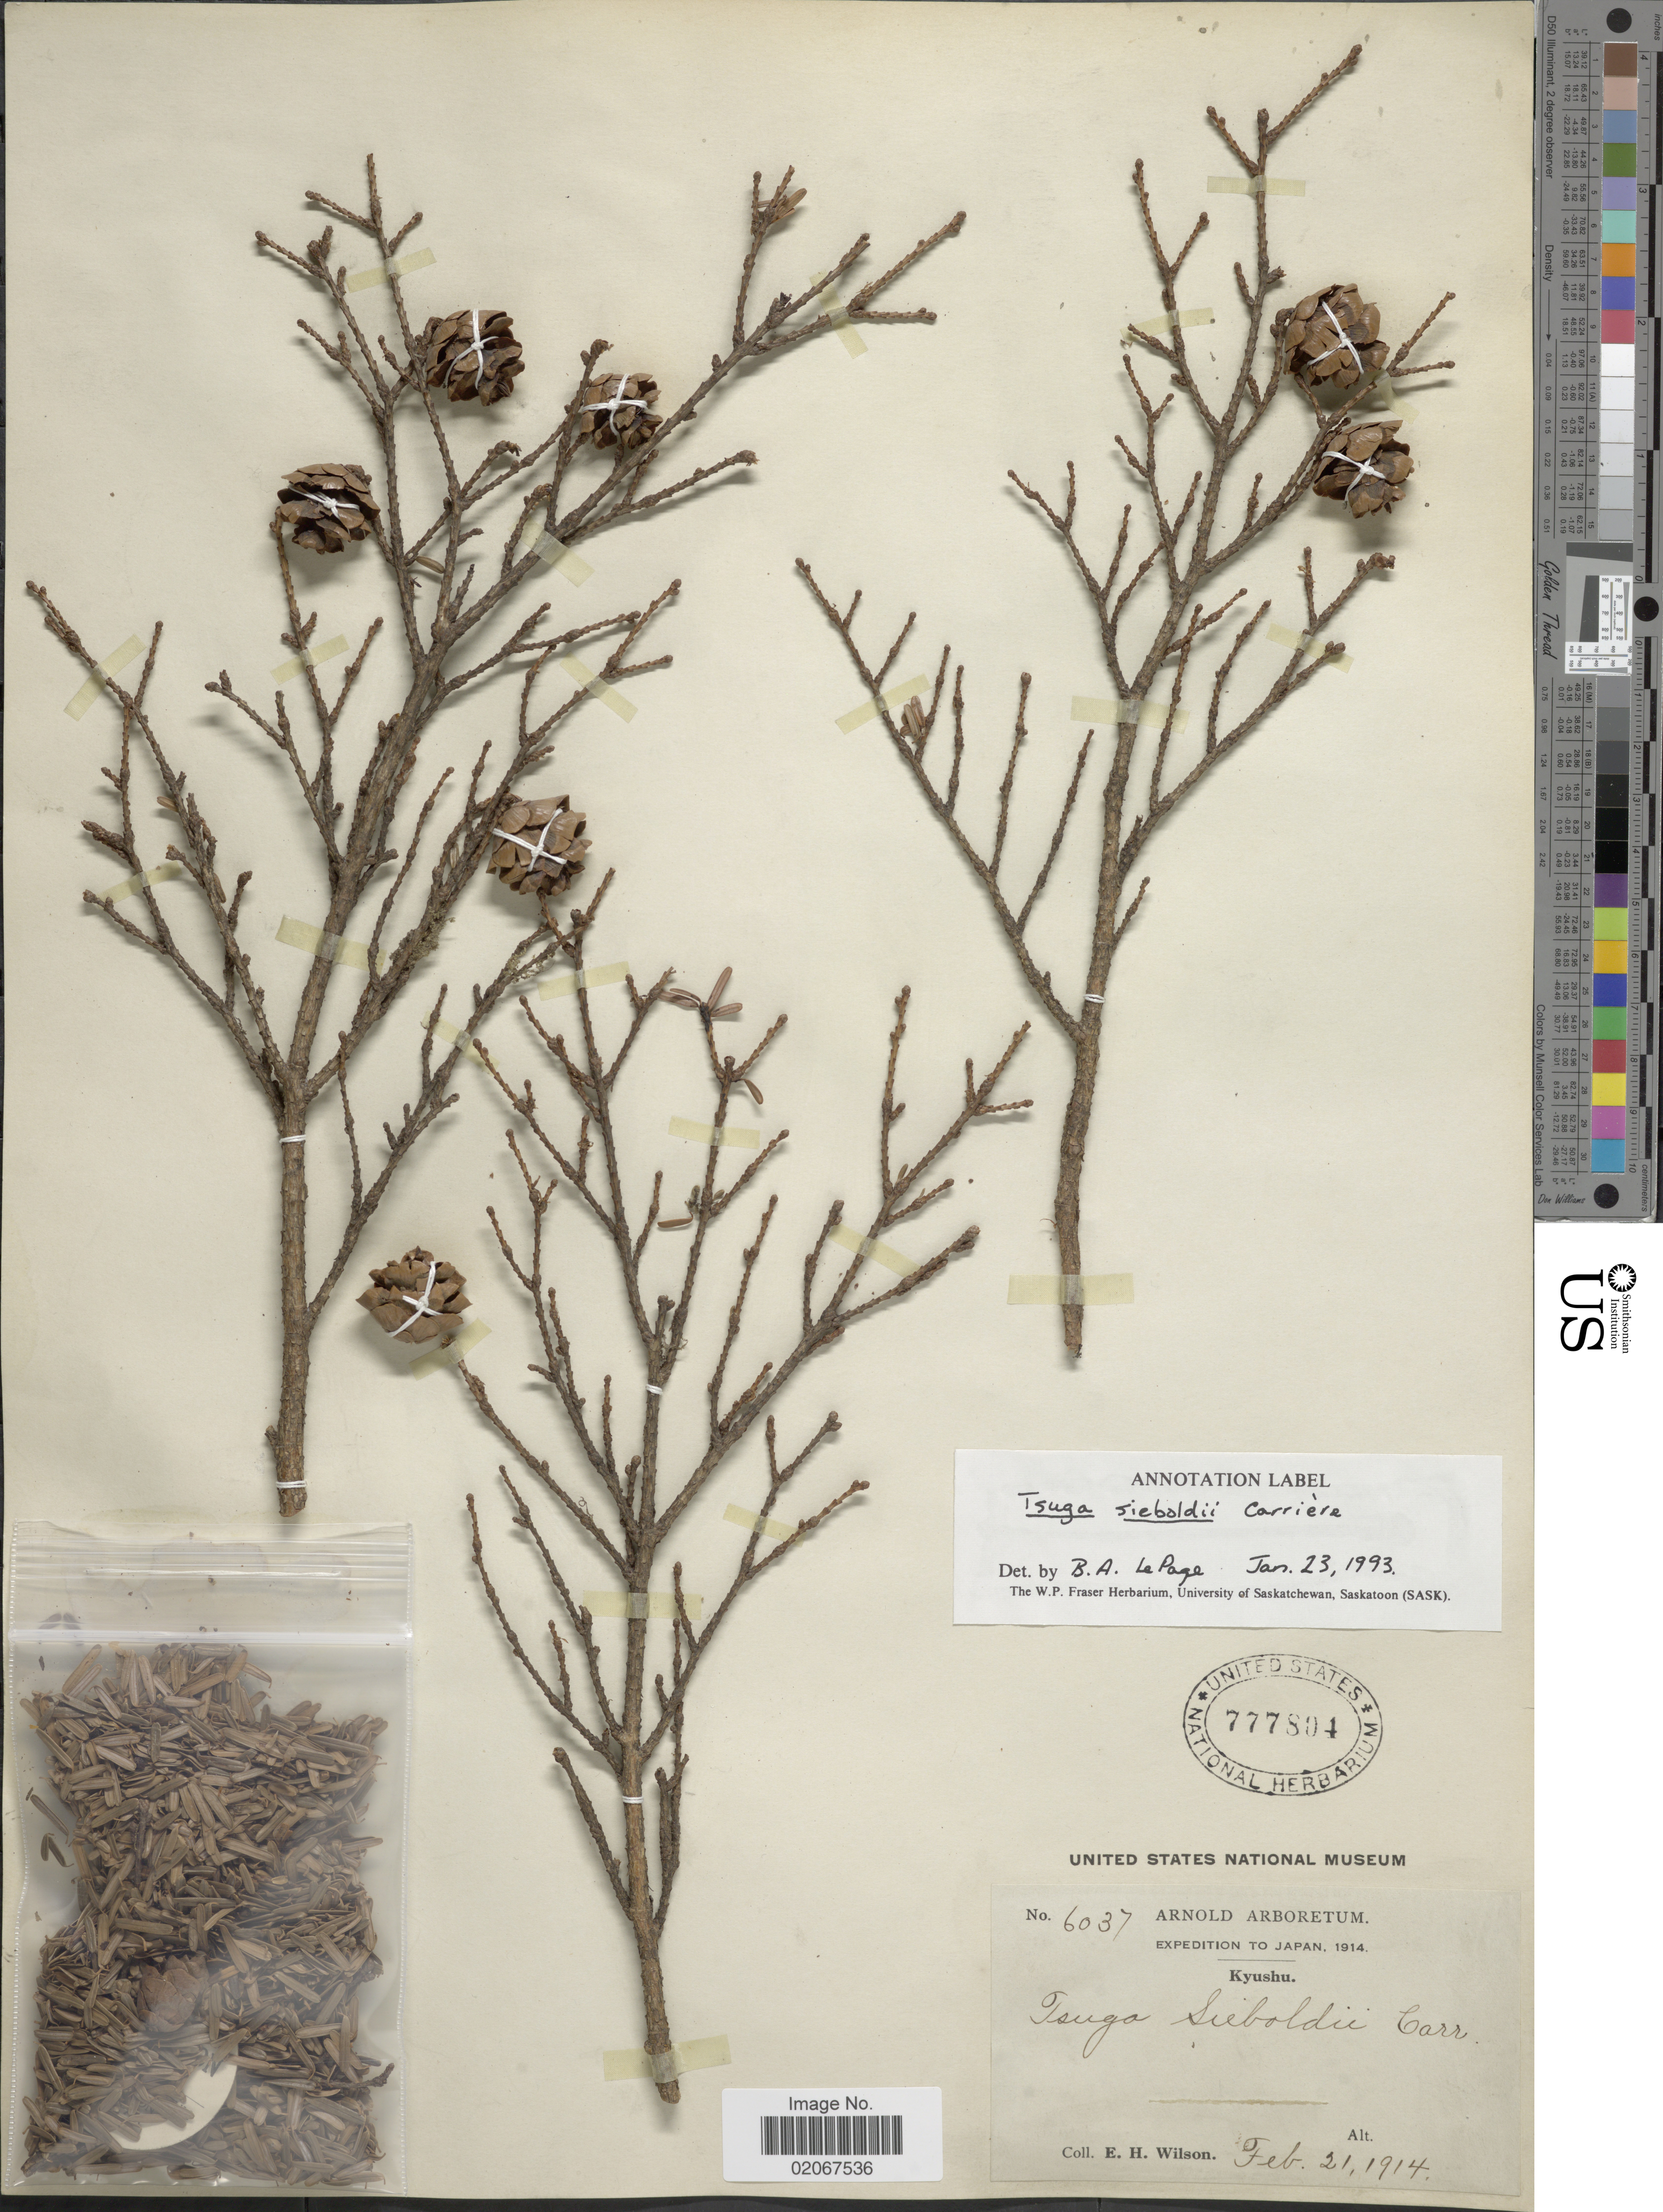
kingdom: Plantae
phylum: Tracheophyta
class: Pinopsida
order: Pinales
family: Pinaceae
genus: Tsuga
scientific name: Tsuga sieboldii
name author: Carrière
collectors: E. Wilson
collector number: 6037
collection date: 1914-02-21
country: Japan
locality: Japan, Kyushu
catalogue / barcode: US 777804